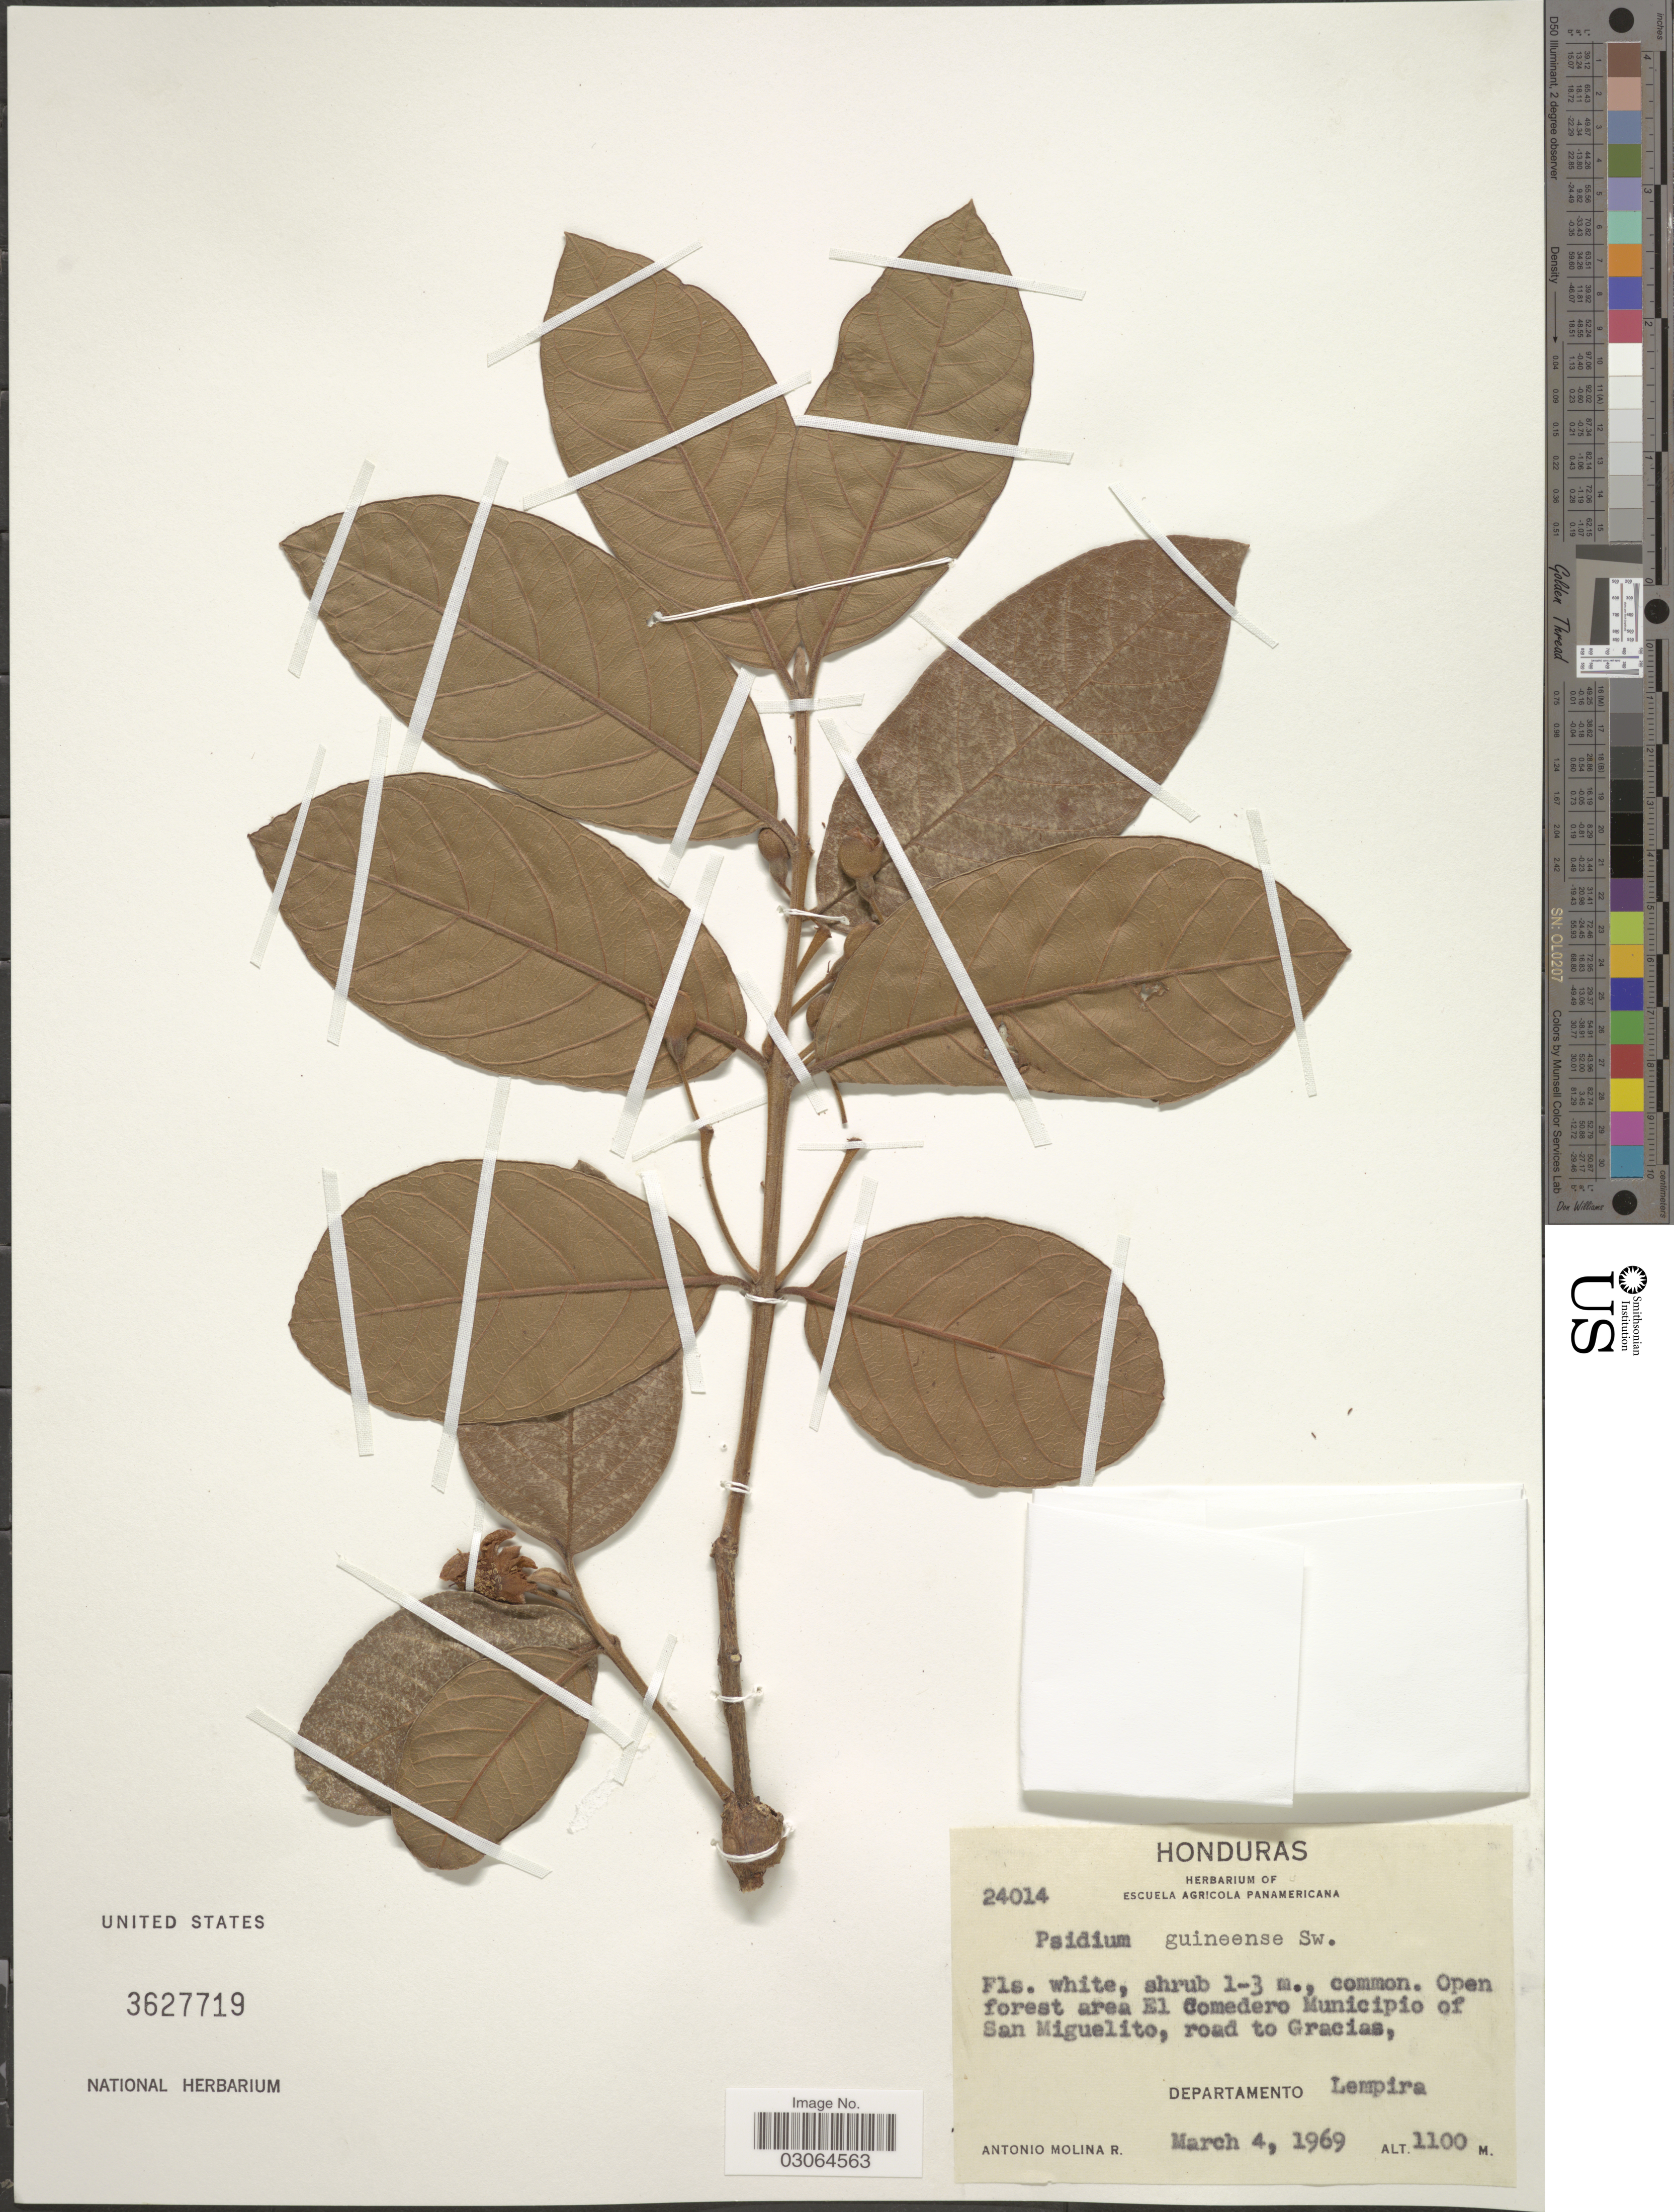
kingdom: Plantae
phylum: Tracheophyta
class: Magnoliopsida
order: Myrtales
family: Myrtaceae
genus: Psidium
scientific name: Psidium guineense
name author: Sw.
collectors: A. Molina R.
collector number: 24014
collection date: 1969-03-04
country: Honduras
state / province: Lempira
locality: Open forest area El Comedero Municipio of San Miguelito, road to Gracias, Departamento Lempira.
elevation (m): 1100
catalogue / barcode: US 3627719